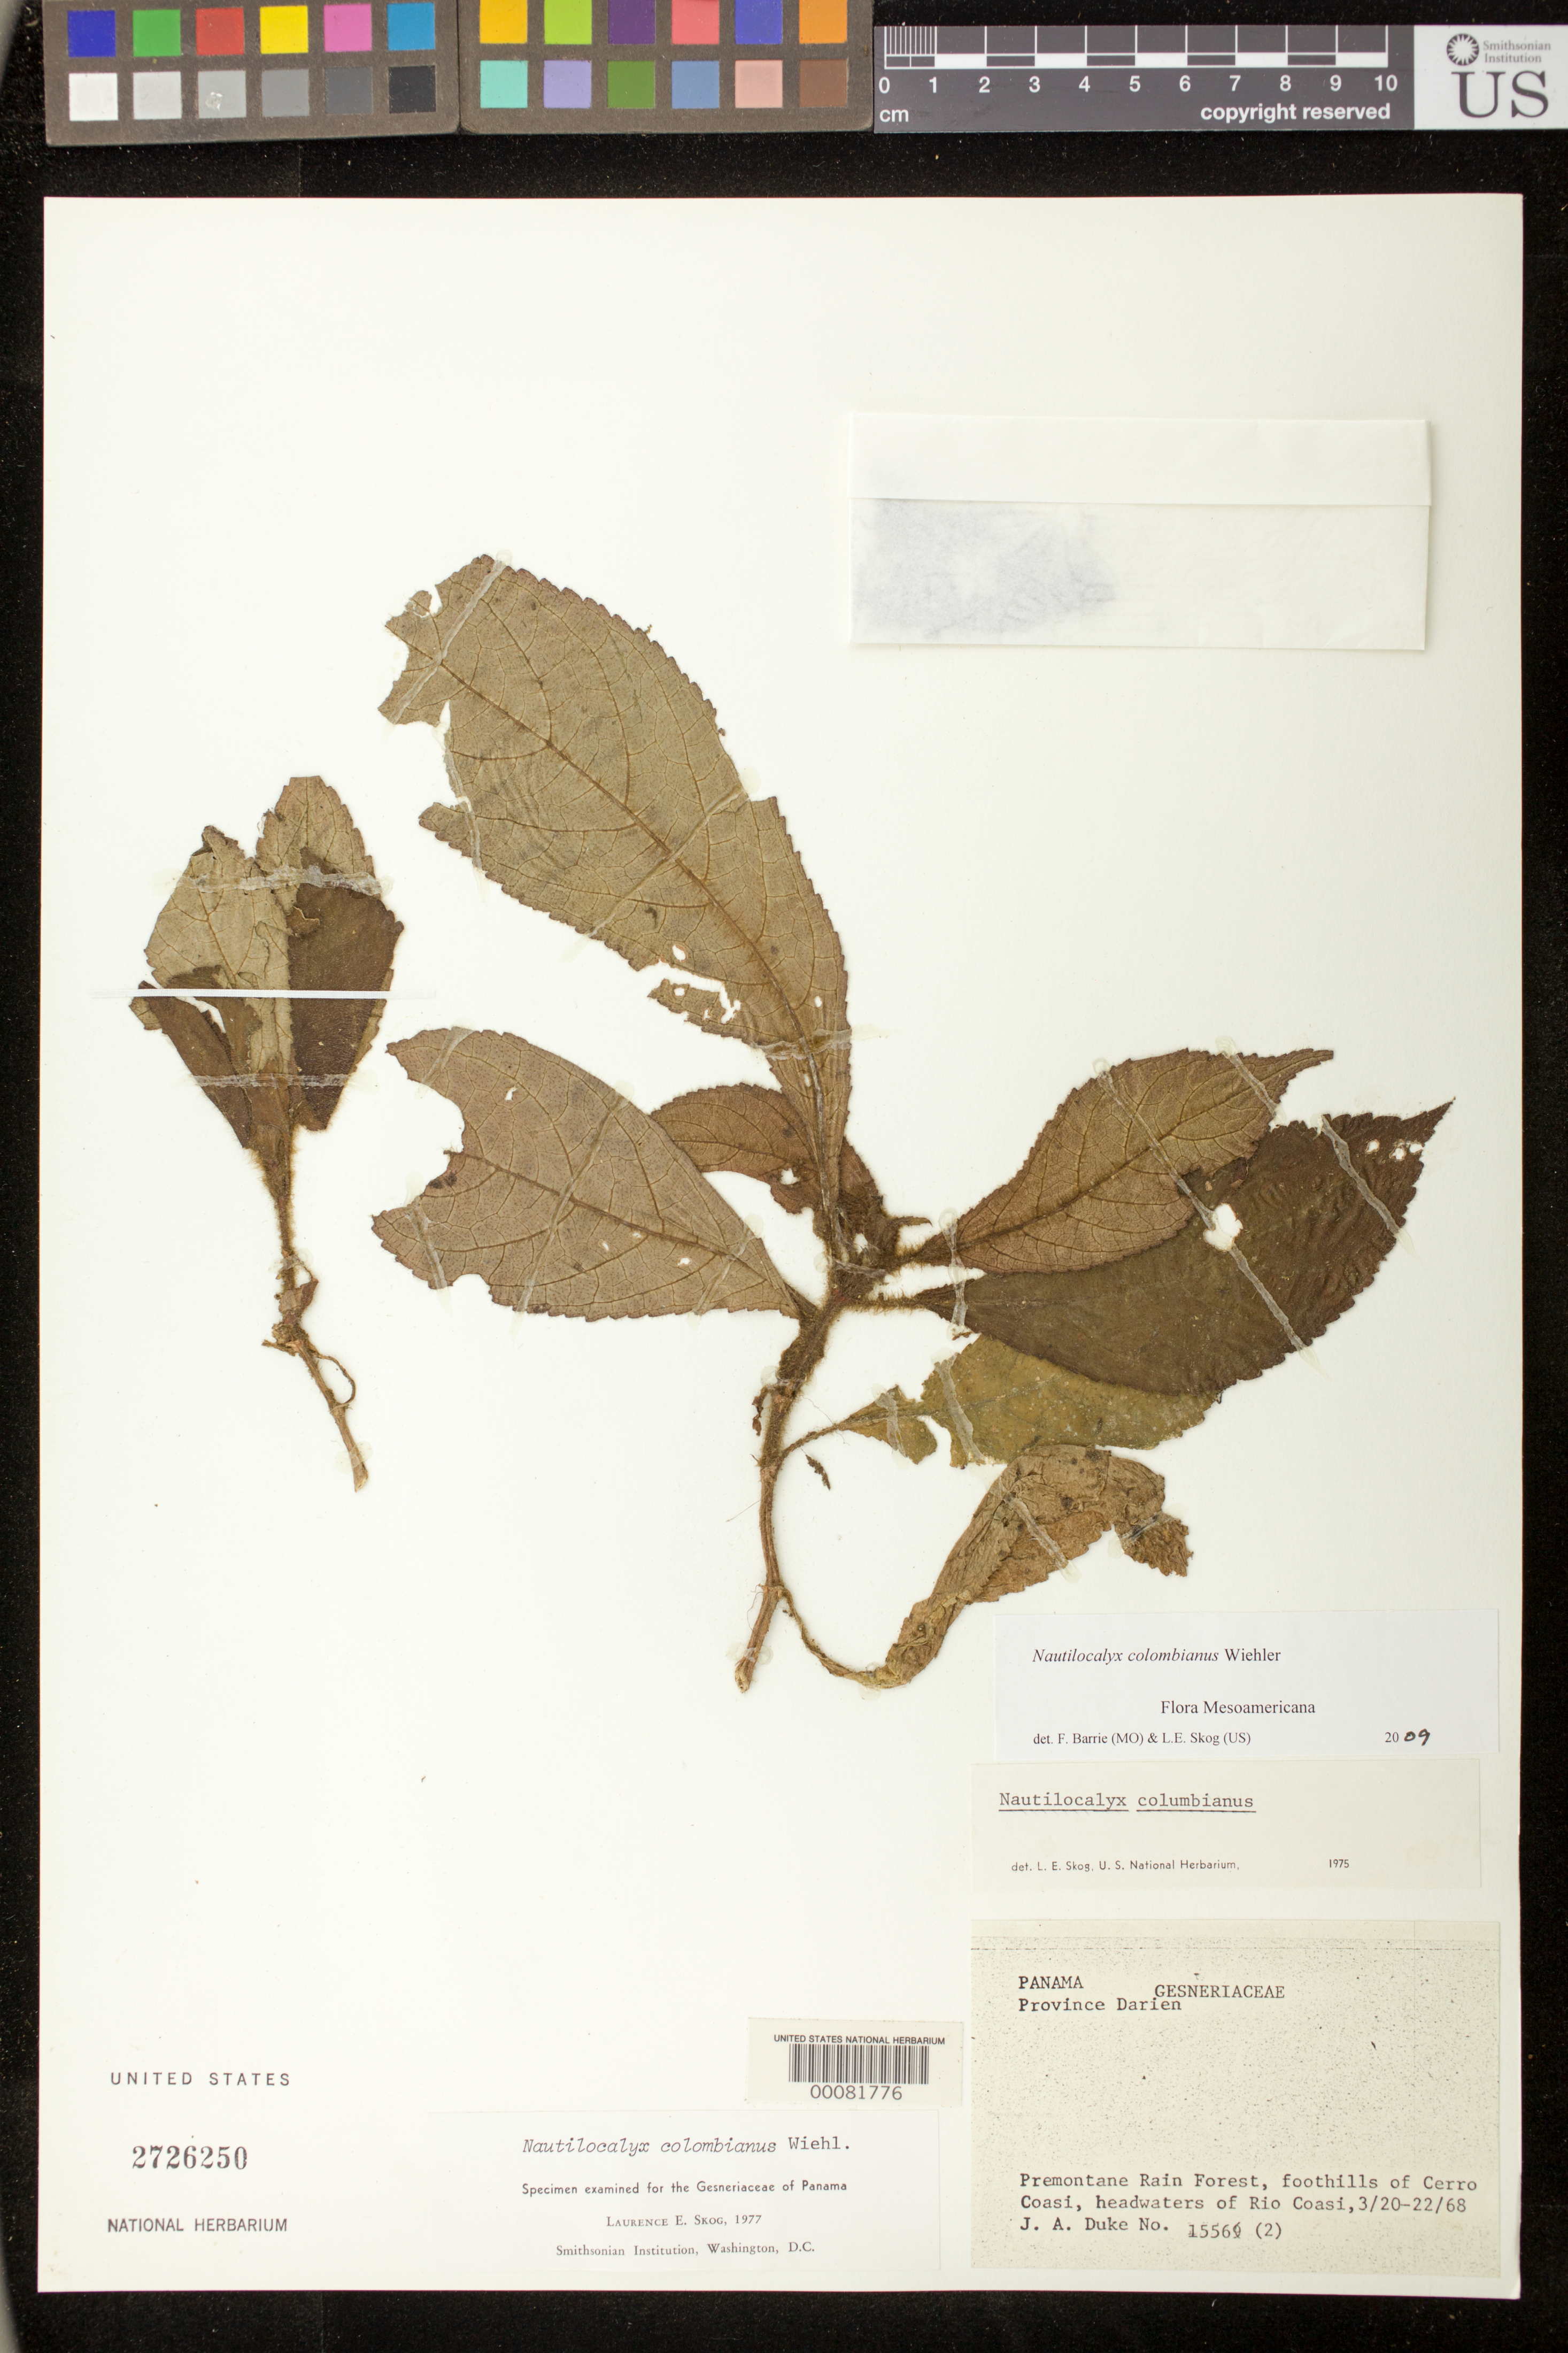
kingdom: Plantae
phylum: Tracheophyta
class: Magnoliopsida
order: Lamiales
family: Gesneriaceae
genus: Nautilocalyx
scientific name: Nautilocalyx colombianus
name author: Wiehler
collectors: J. A. Duke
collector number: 1556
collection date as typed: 20-22 Mar 1968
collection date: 1968-03-20/1968-03-22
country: Panama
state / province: Darién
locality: Foothills of Cerro Coasi, headwaters of Rio Coasi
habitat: Premontane rain forest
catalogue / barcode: US 2726250